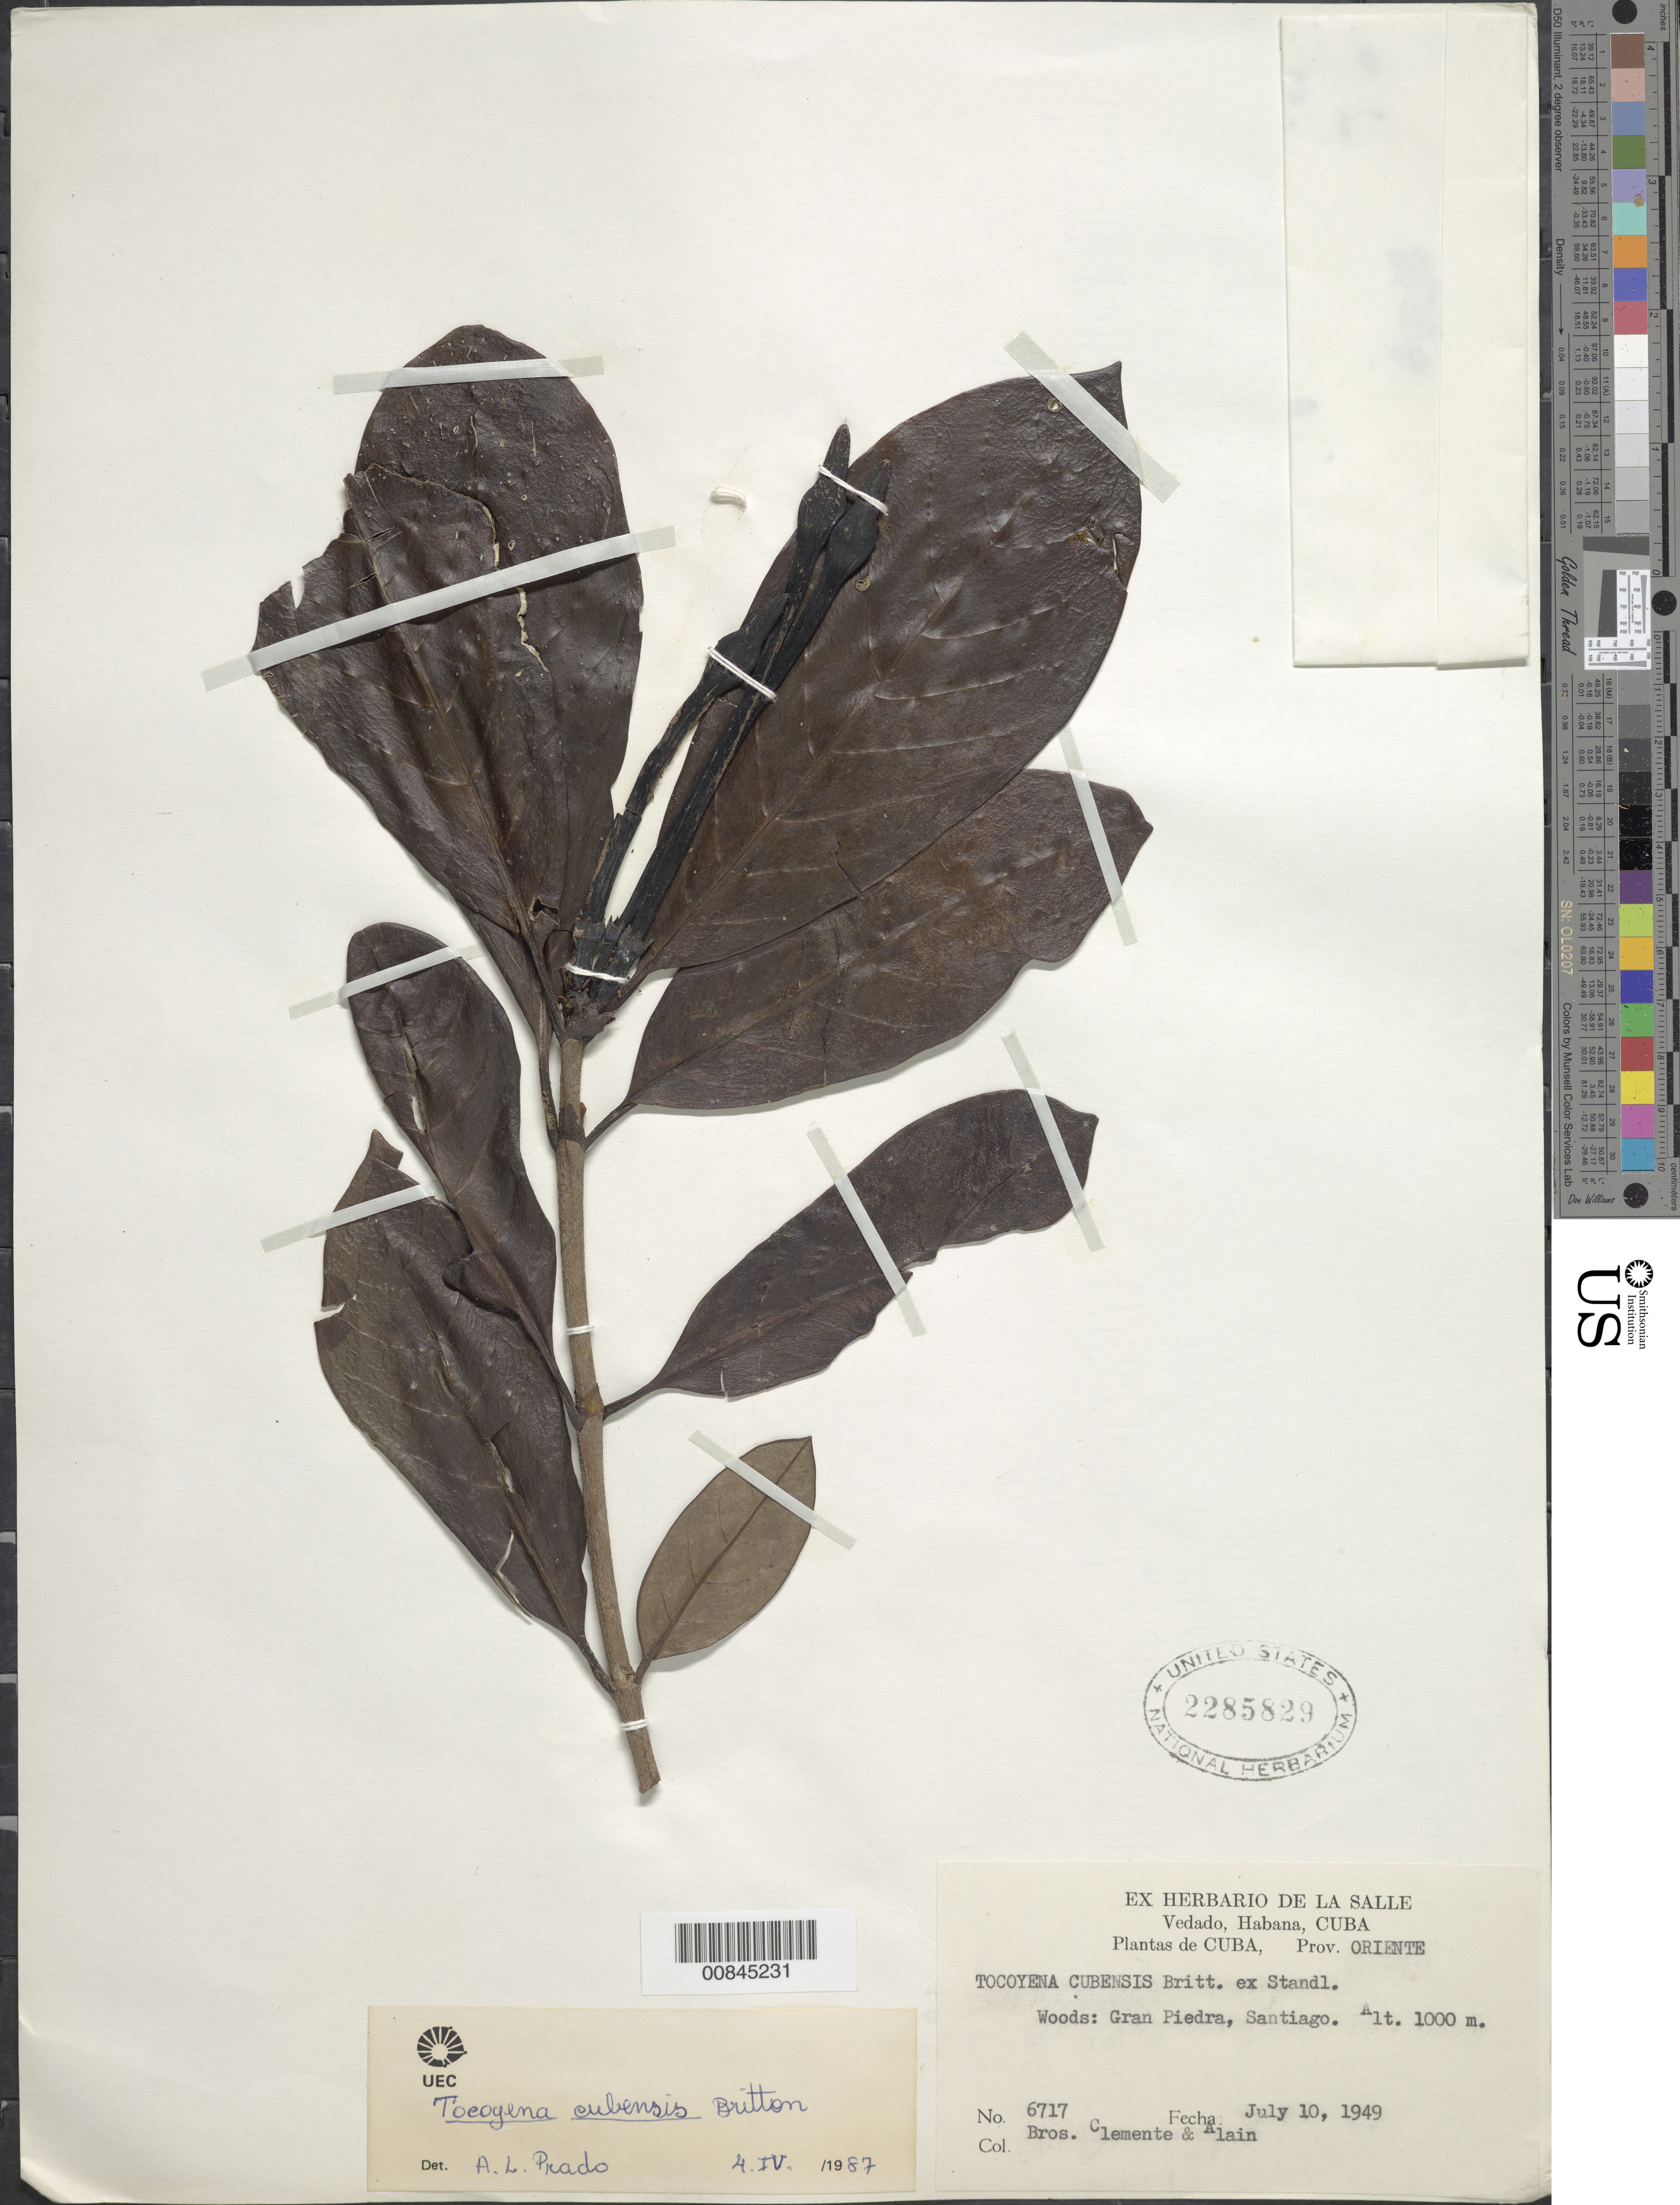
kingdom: Plantae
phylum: Tracheophyta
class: Magnoliopsida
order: Gentianales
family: Rubiaceae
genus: Tocoyena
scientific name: Tocoyena cubensis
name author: Britton ex Standl.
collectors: Bro. Clemente & A. H. Liogier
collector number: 6717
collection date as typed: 10 Jul 1949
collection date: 1949-07-10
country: Cuba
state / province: Oriente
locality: Gran Piedra, Santiago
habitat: Woods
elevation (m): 1000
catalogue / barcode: US 2285829